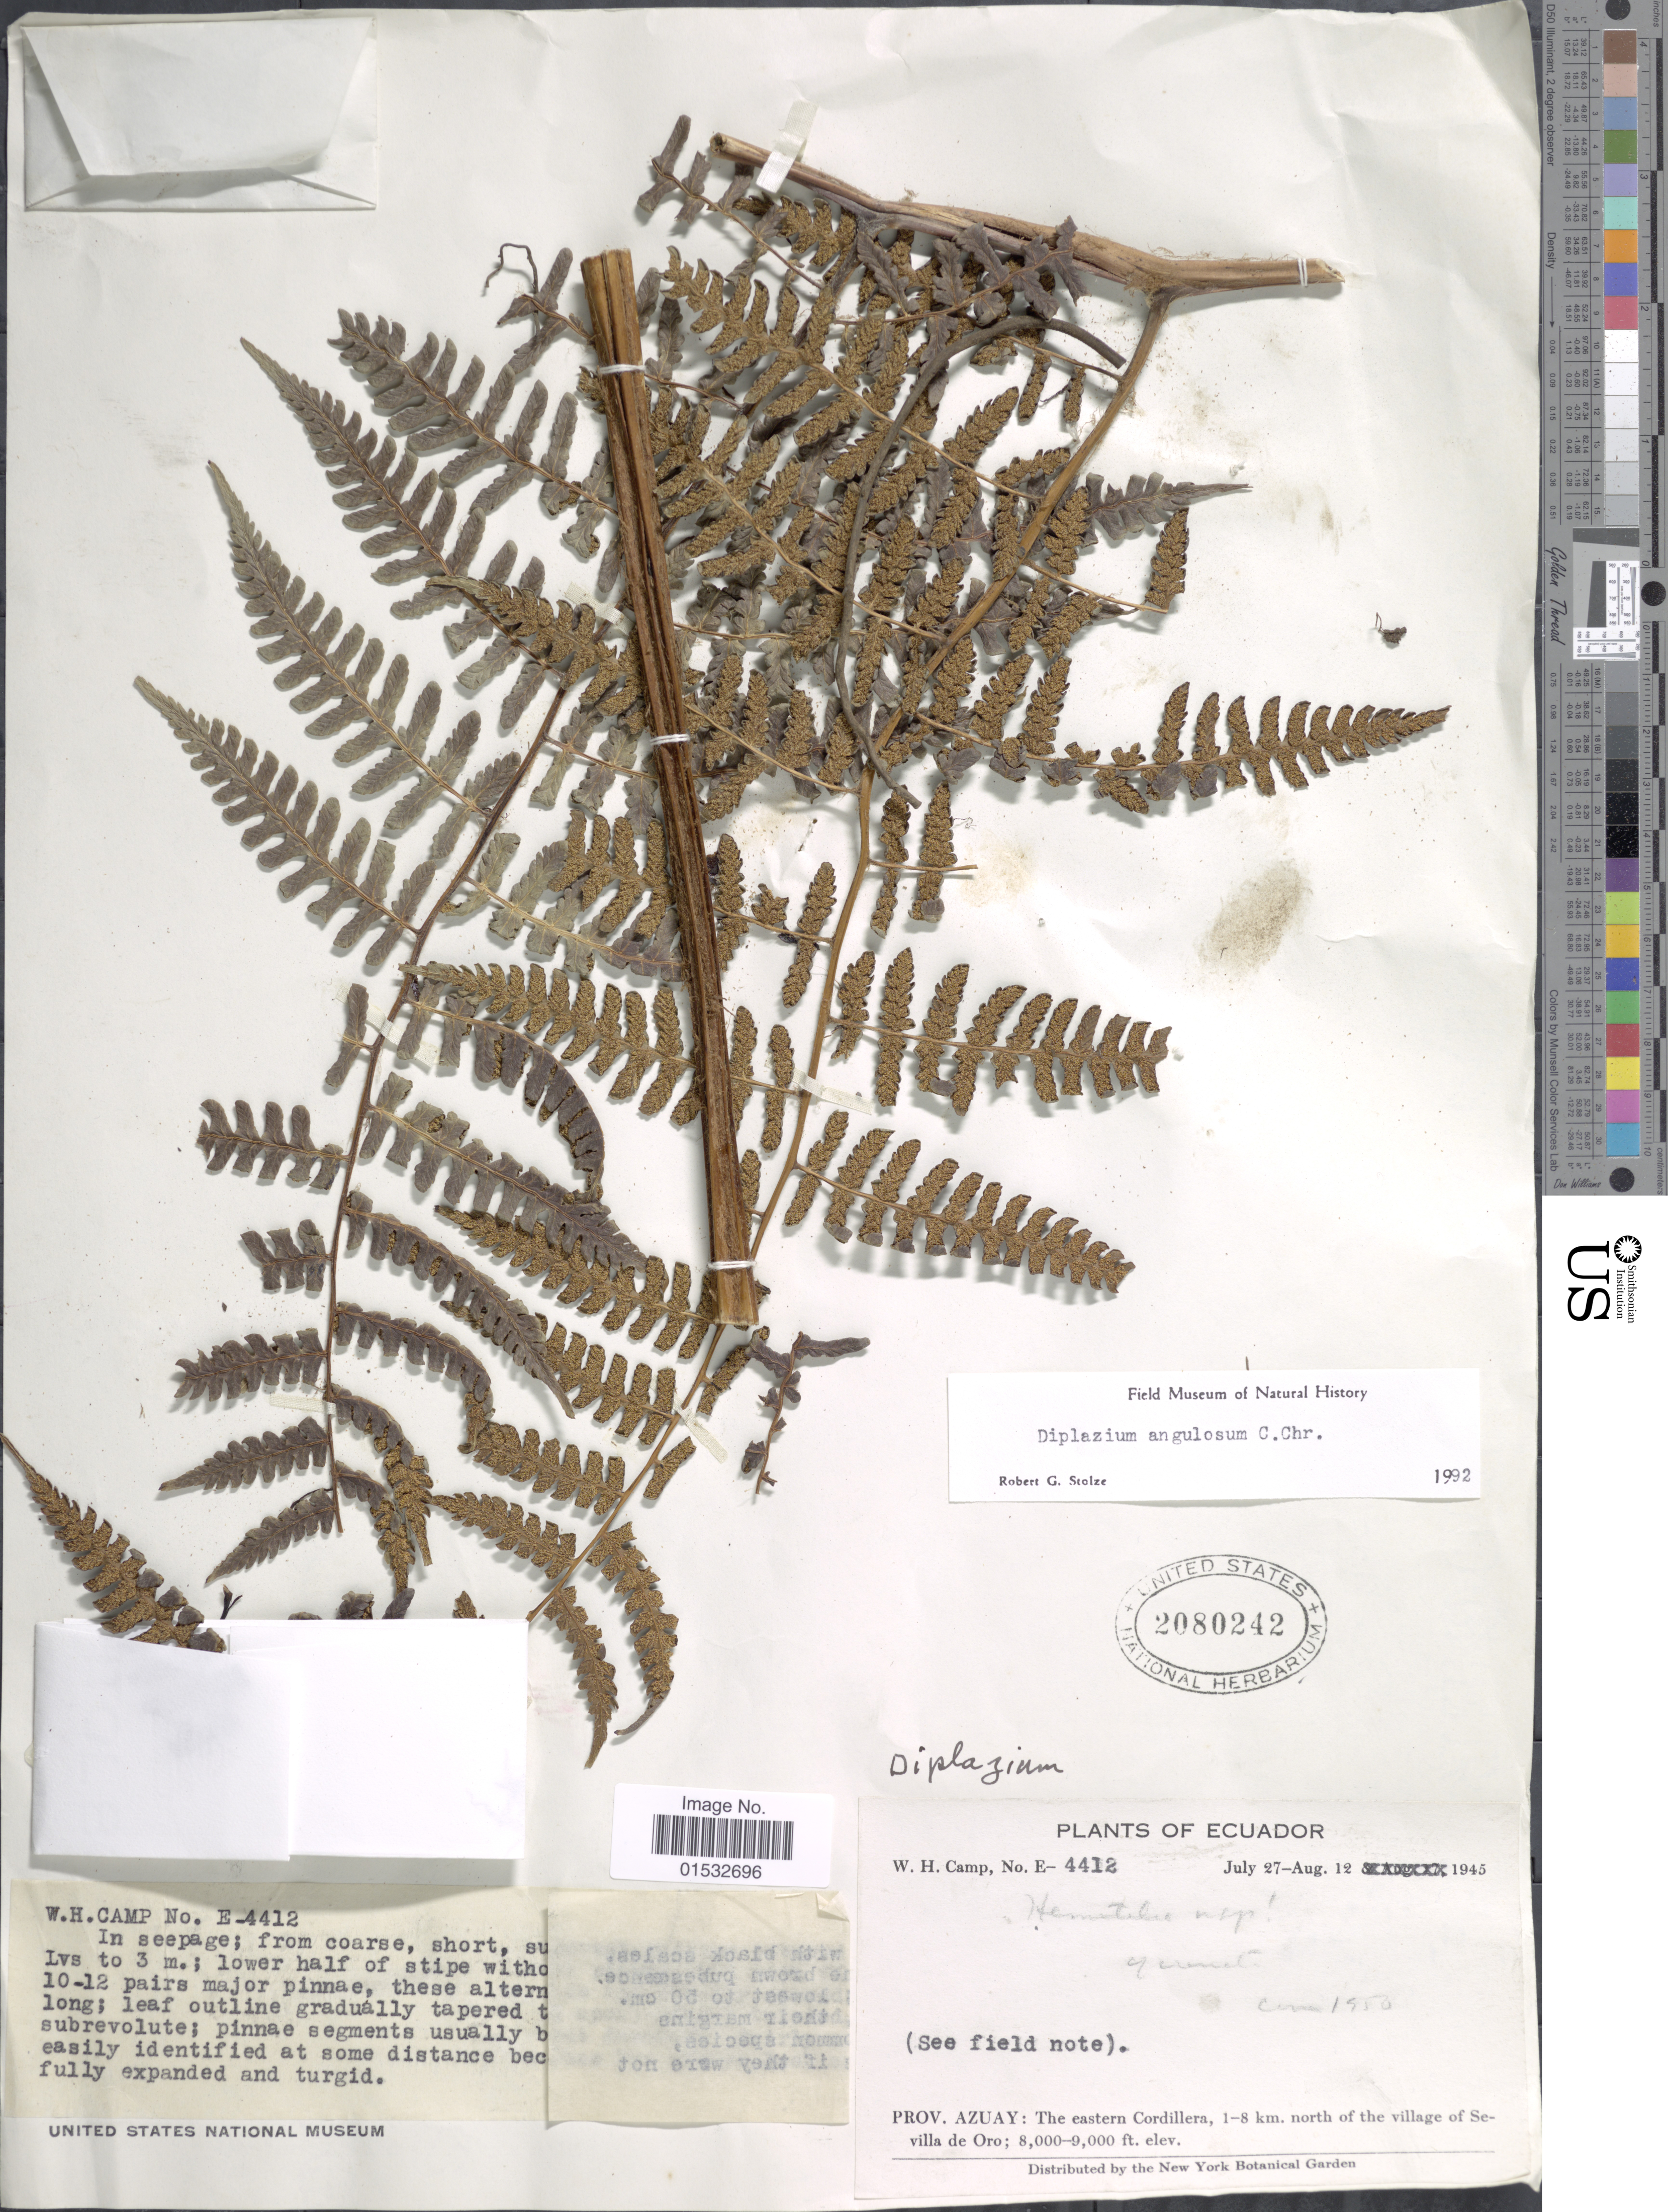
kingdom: Plantae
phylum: Tracheophyta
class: Polypodiopsida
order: Polypodiales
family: Athyriaceae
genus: Diplazium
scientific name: Diplazium angulosum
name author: C. Chr.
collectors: W. H. Camp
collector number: E-4412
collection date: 1945-06-27/1945-08-12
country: Ecuador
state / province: Azuay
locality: The eastern Cordillera, 1-8 km. north of the village of Sevilla de Oro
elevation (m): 2438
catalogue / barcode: US 2080242